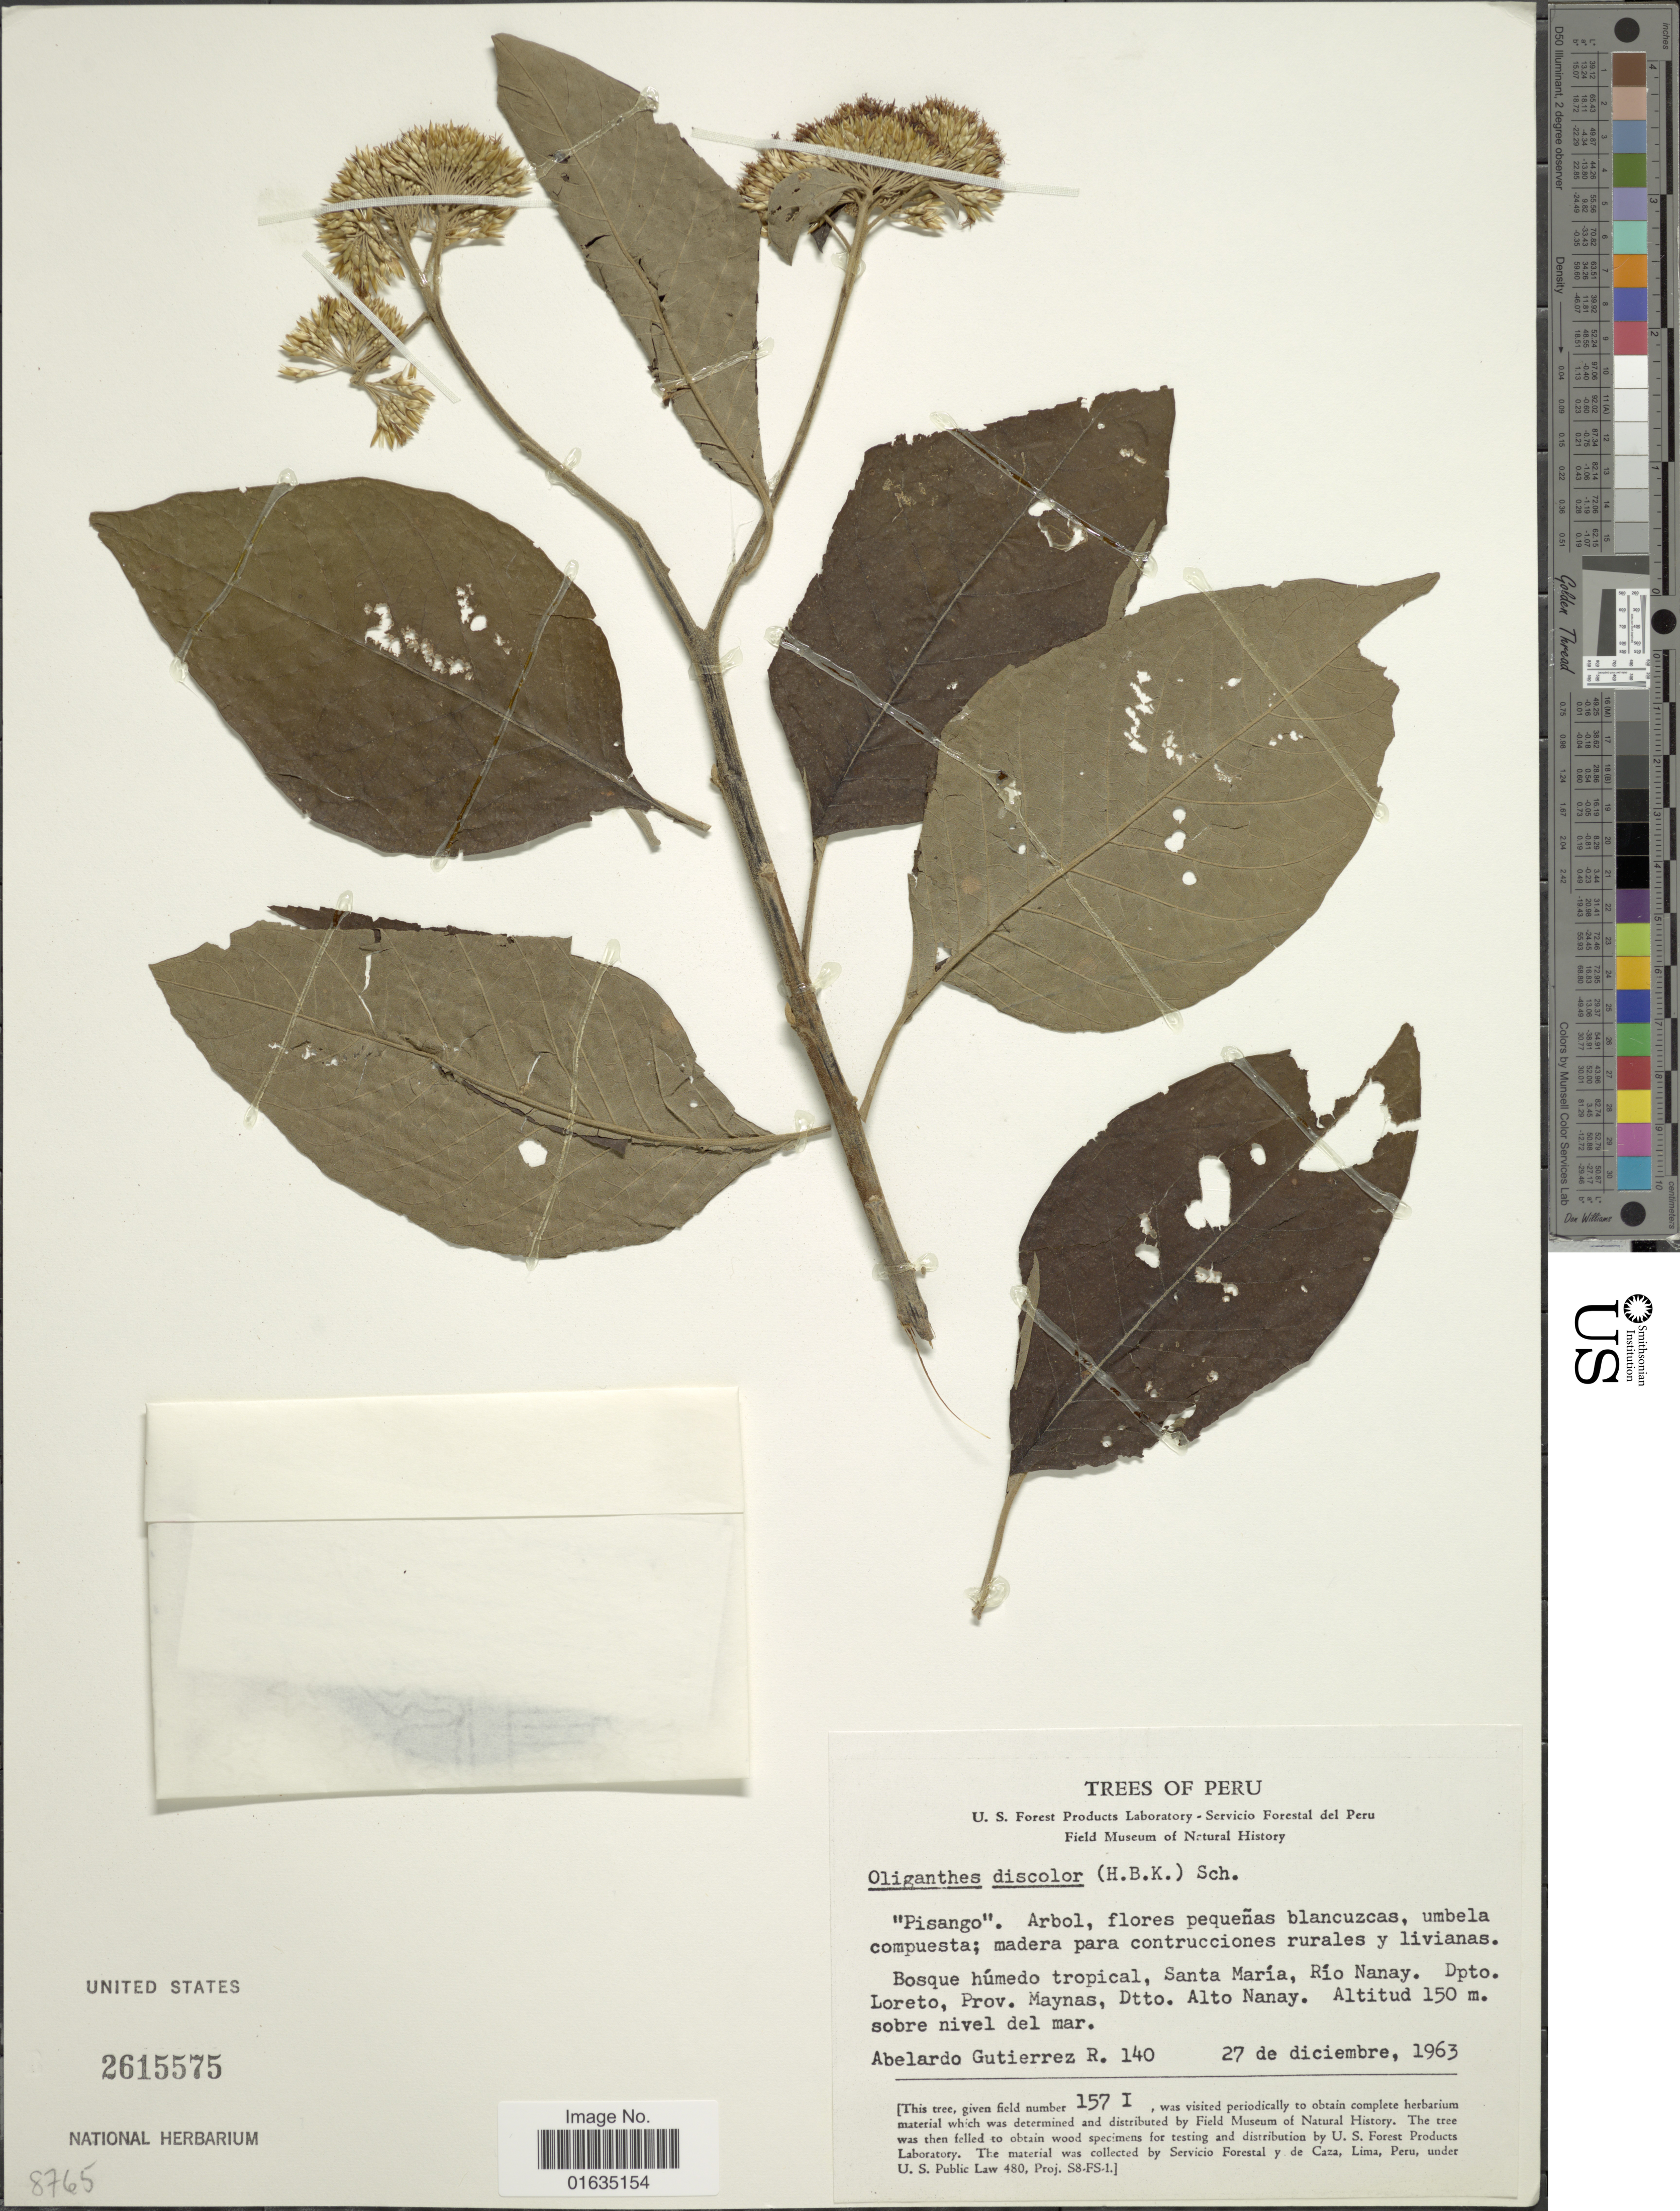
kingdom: Plantae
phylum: Tracheophyta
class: Magnoliopsida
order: Asterales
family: Asteraceae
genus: Pollalesta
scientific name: Pollalesta discolor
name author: (Kunth) Aristeg.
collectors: A. Gutiérrez R.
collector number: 140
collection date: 1963-12-27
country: Peru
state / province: Loreto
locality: Santa Maria, Rio Nanay, Dpto. Loreto, Prov. Maynas, Dtto. Alto Nanay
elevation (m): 150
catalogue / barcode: US 2615575